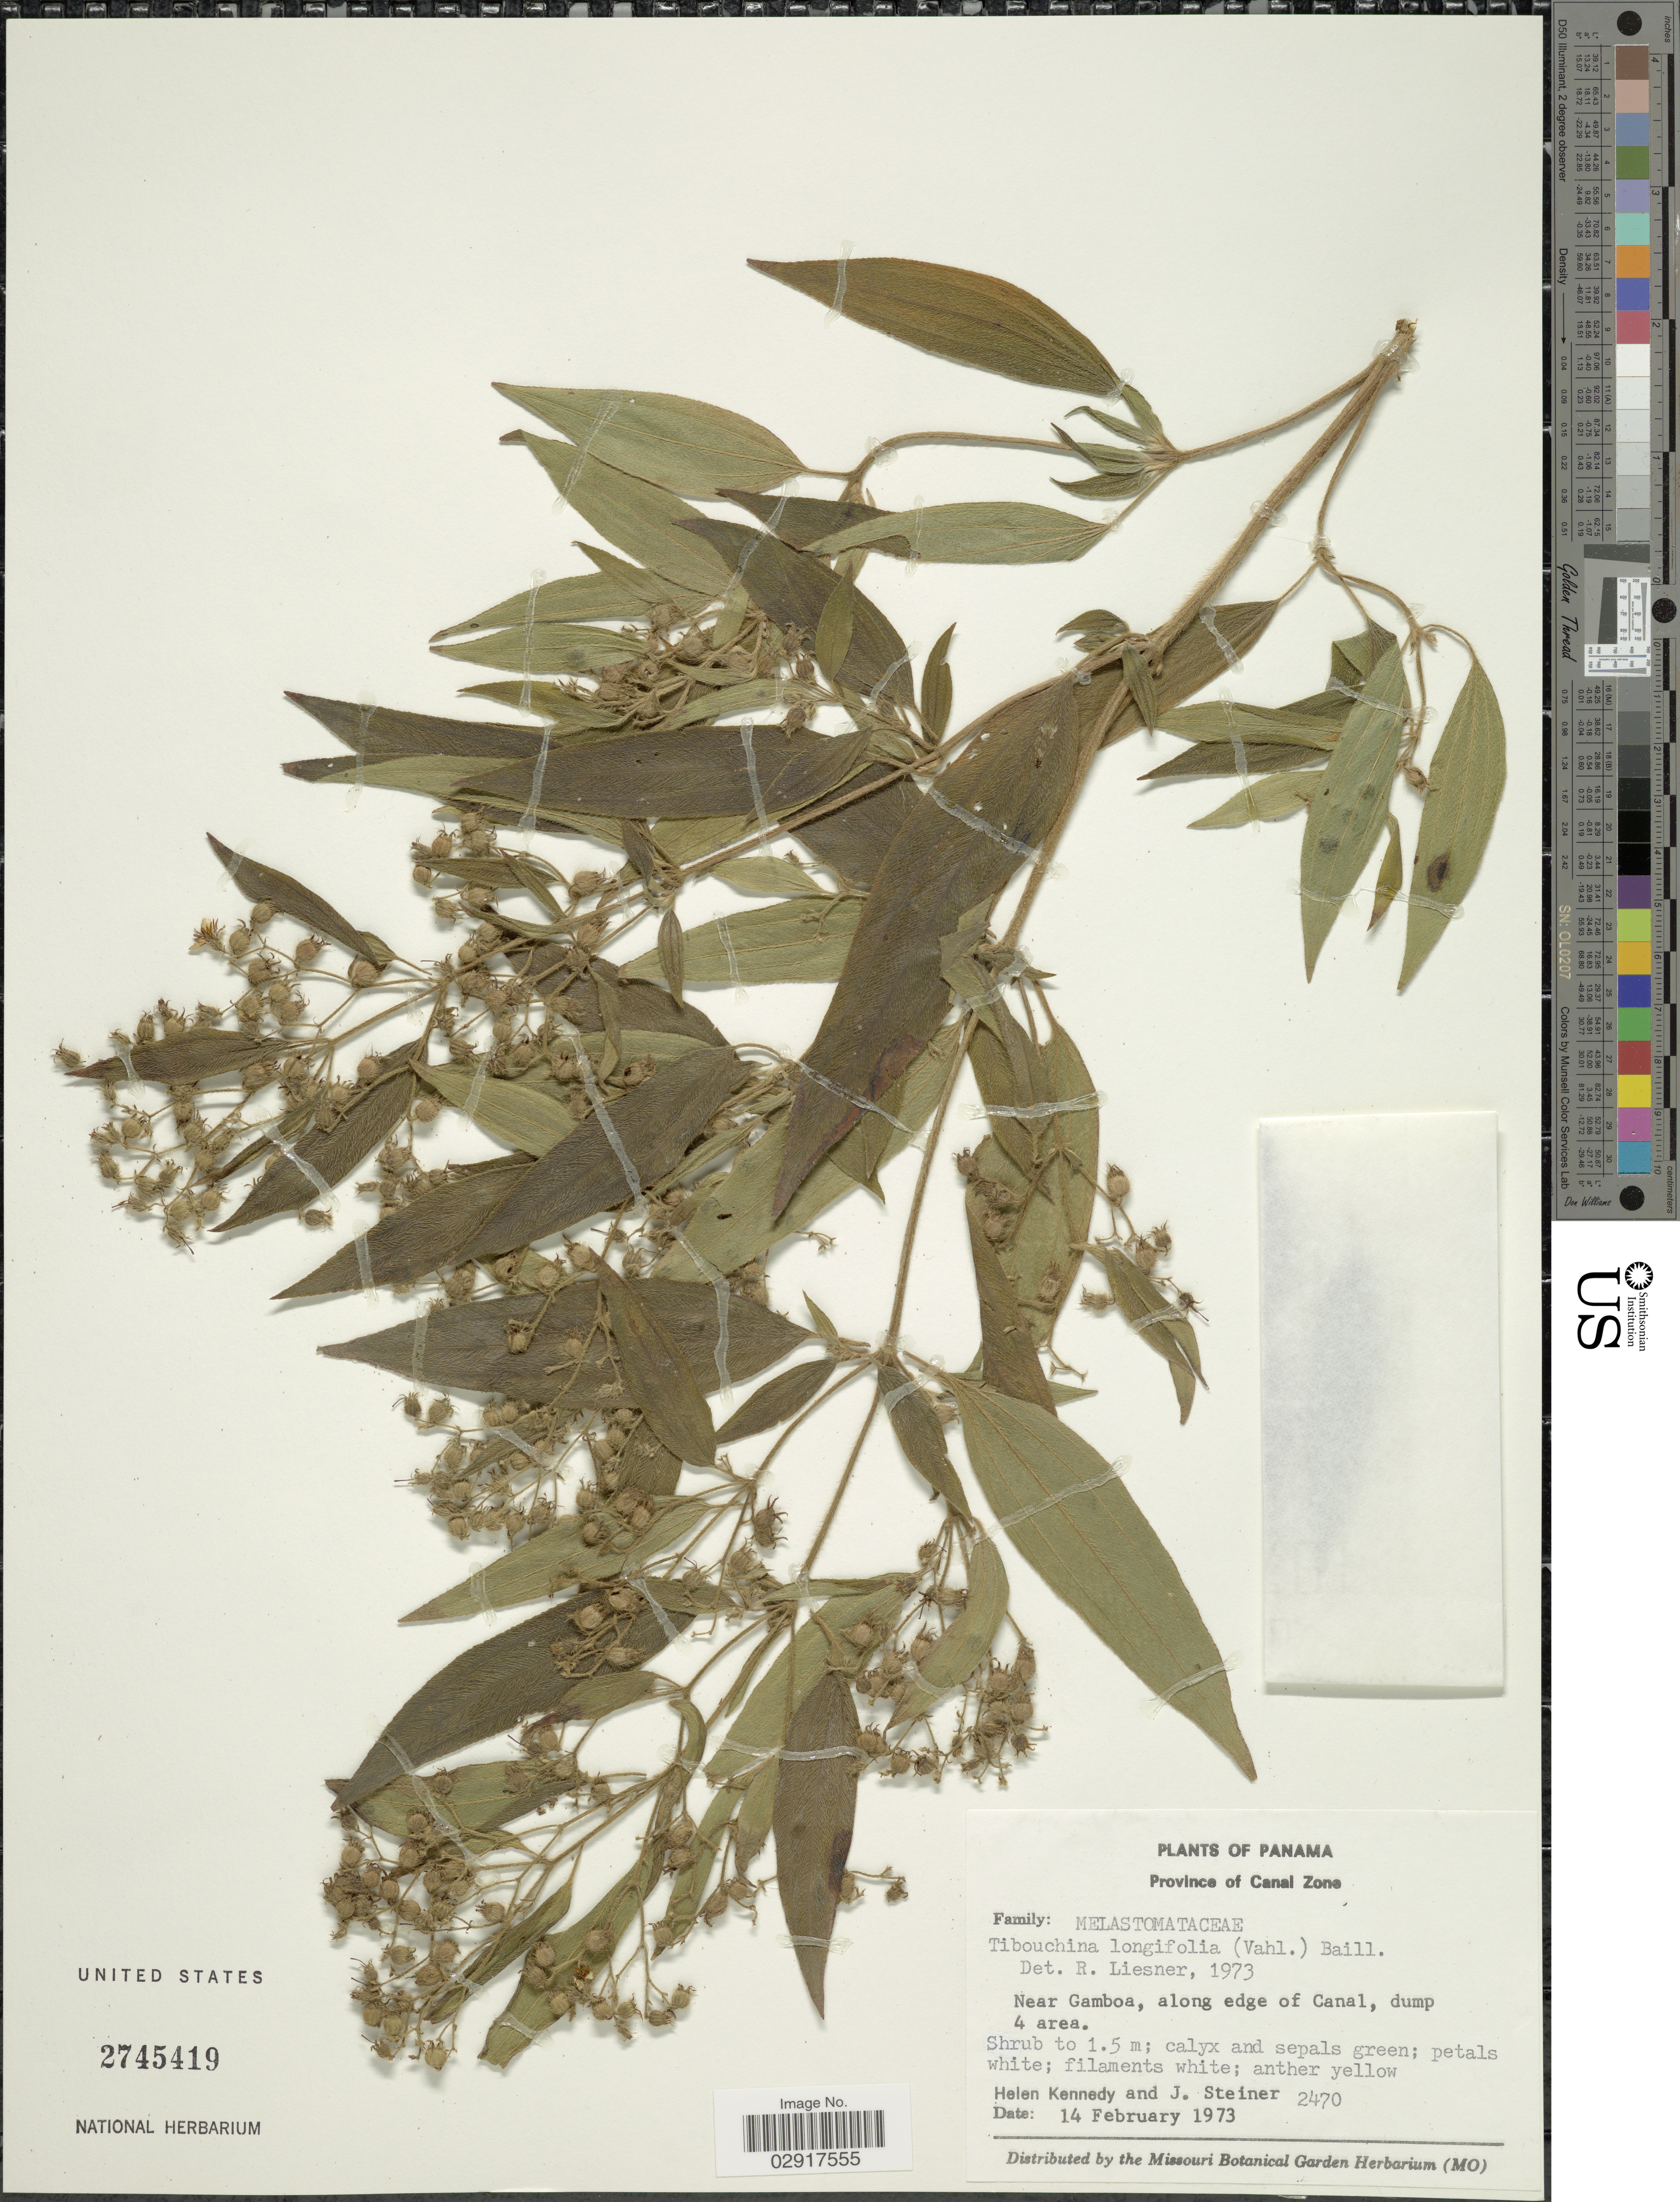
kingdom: Plantae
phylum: Tracheophyta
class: Magnoliopsida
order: Myrtales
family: Melastomataceae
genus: Chaetogastra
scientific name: Chaetogastra longifolia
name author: (Vahl) DC.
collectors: H. Kennedy & J. Steiner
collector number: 2470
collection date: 1973-02-14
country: Panama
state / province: Colón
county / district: Canal Zone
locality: Province of Canal Zone. Near Gamboa, along edge of Canal, dump 4 area.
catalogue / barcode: US 2745419